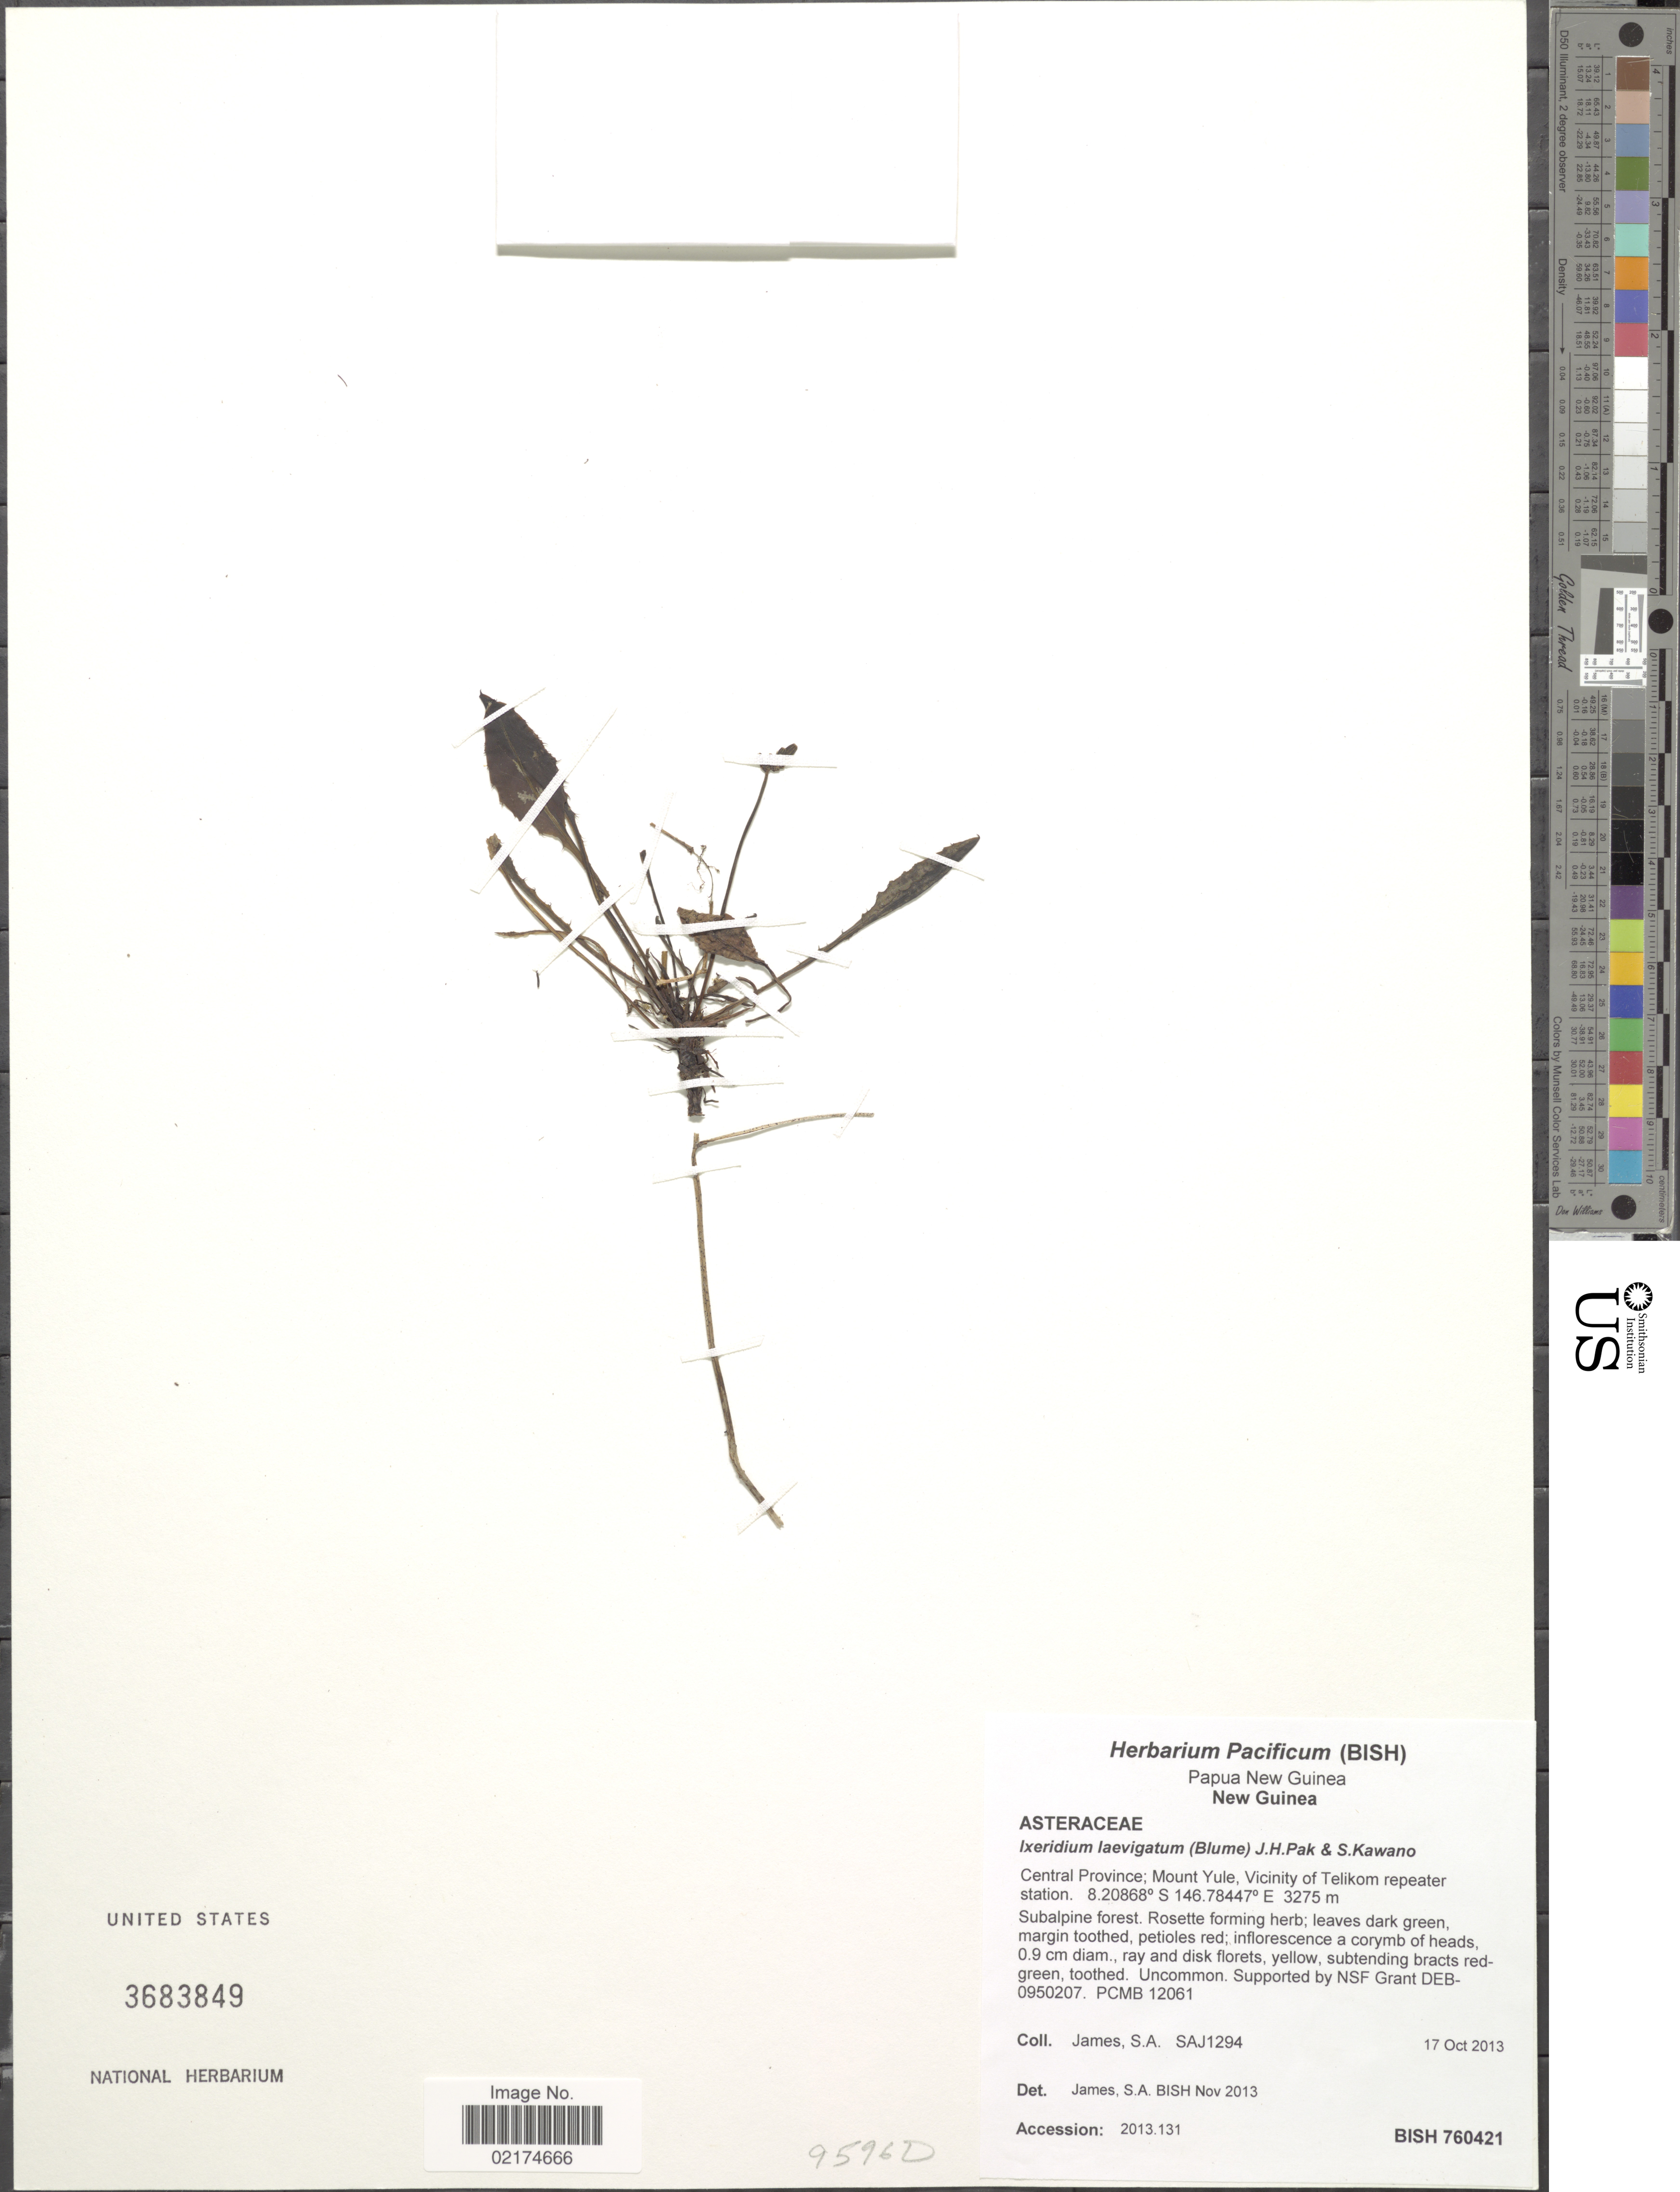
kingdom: Plantae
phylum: Tracheophyta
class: Magnoliopsida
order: Asterales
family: Asteraceae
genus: Ixeridium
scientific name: Ixeridium laevigatum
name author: (Blume) Pak & Kawano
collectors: S. James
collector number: SAJ1294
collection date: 2013-10-17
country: Papua New Guinea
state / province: Central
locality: Mount Yule, Vicinity of Telikom repeater station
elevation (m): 3275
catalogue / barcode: US 3683849